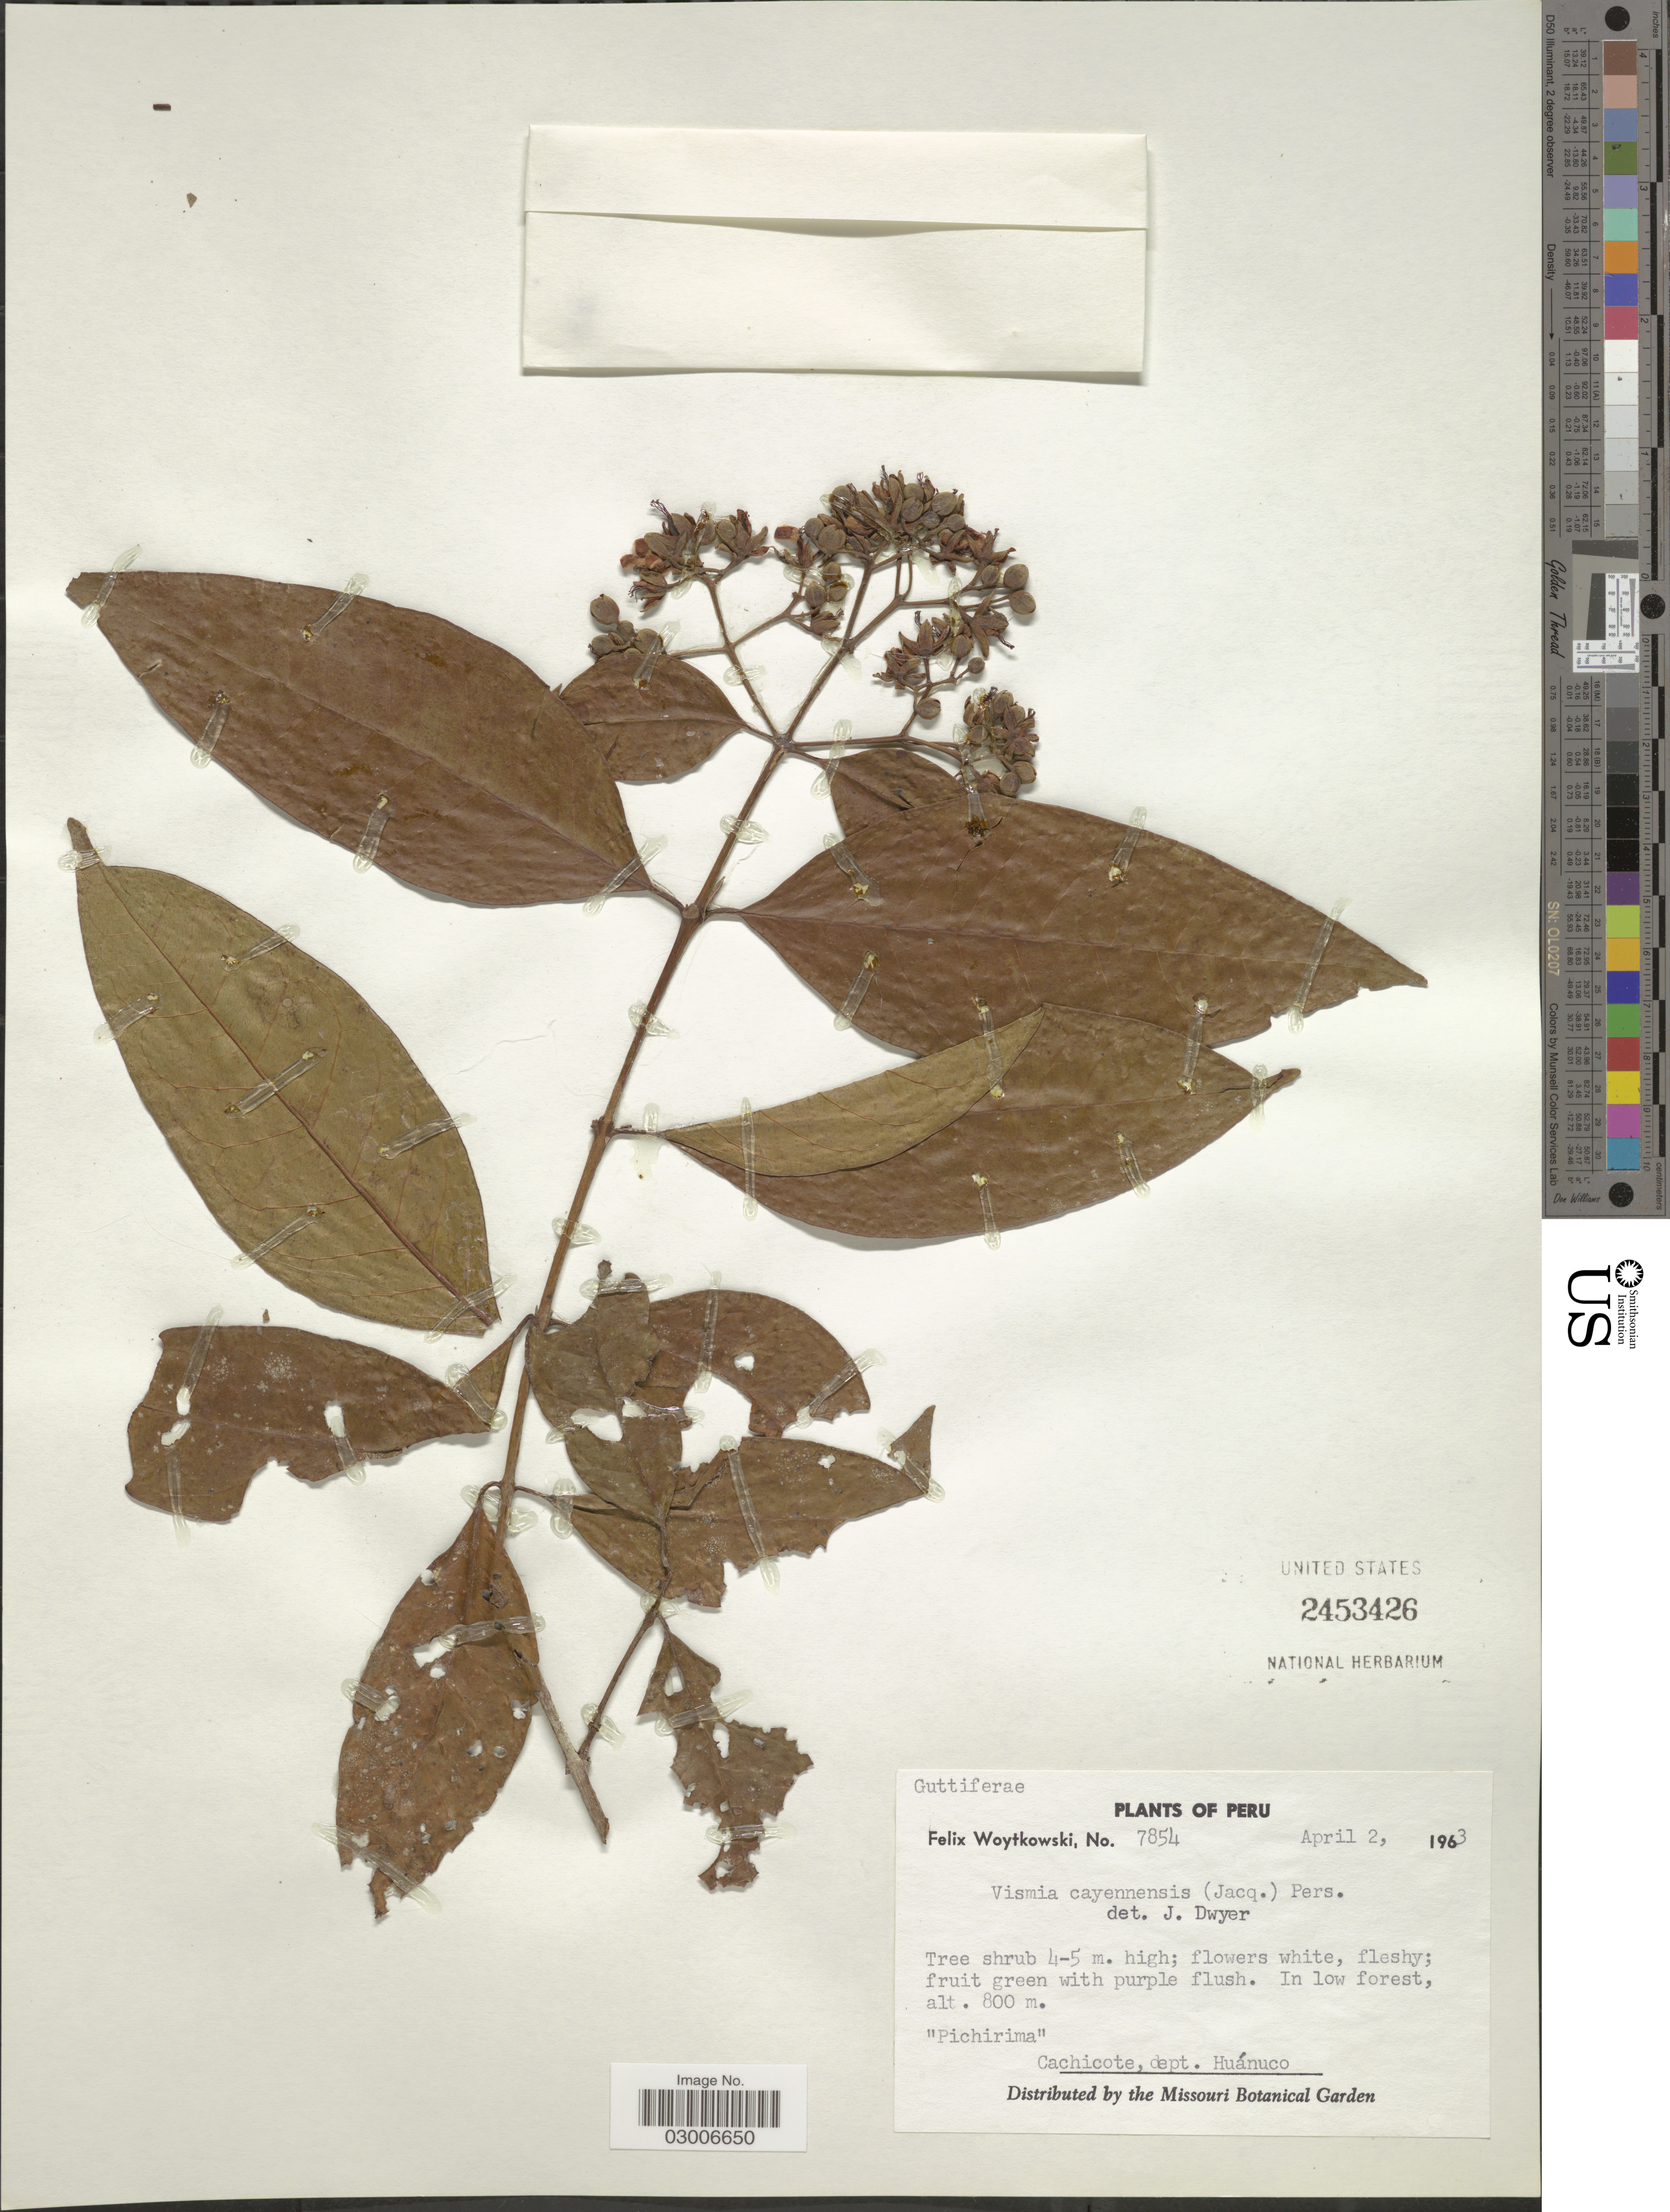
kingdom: Plantae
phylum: Tracheophyta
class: Magnoliopsida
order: Malpighiales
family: Hypericaceae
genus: Vismia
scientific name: Vismia cayennensis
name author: (Jacq.) Pers.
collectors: F. Woytkowski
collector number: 7854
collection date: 1963-04-02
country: Peru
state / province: Huánuco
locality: Cachicote, dept. Huánuco.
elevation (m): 800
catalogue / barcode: US 2453426